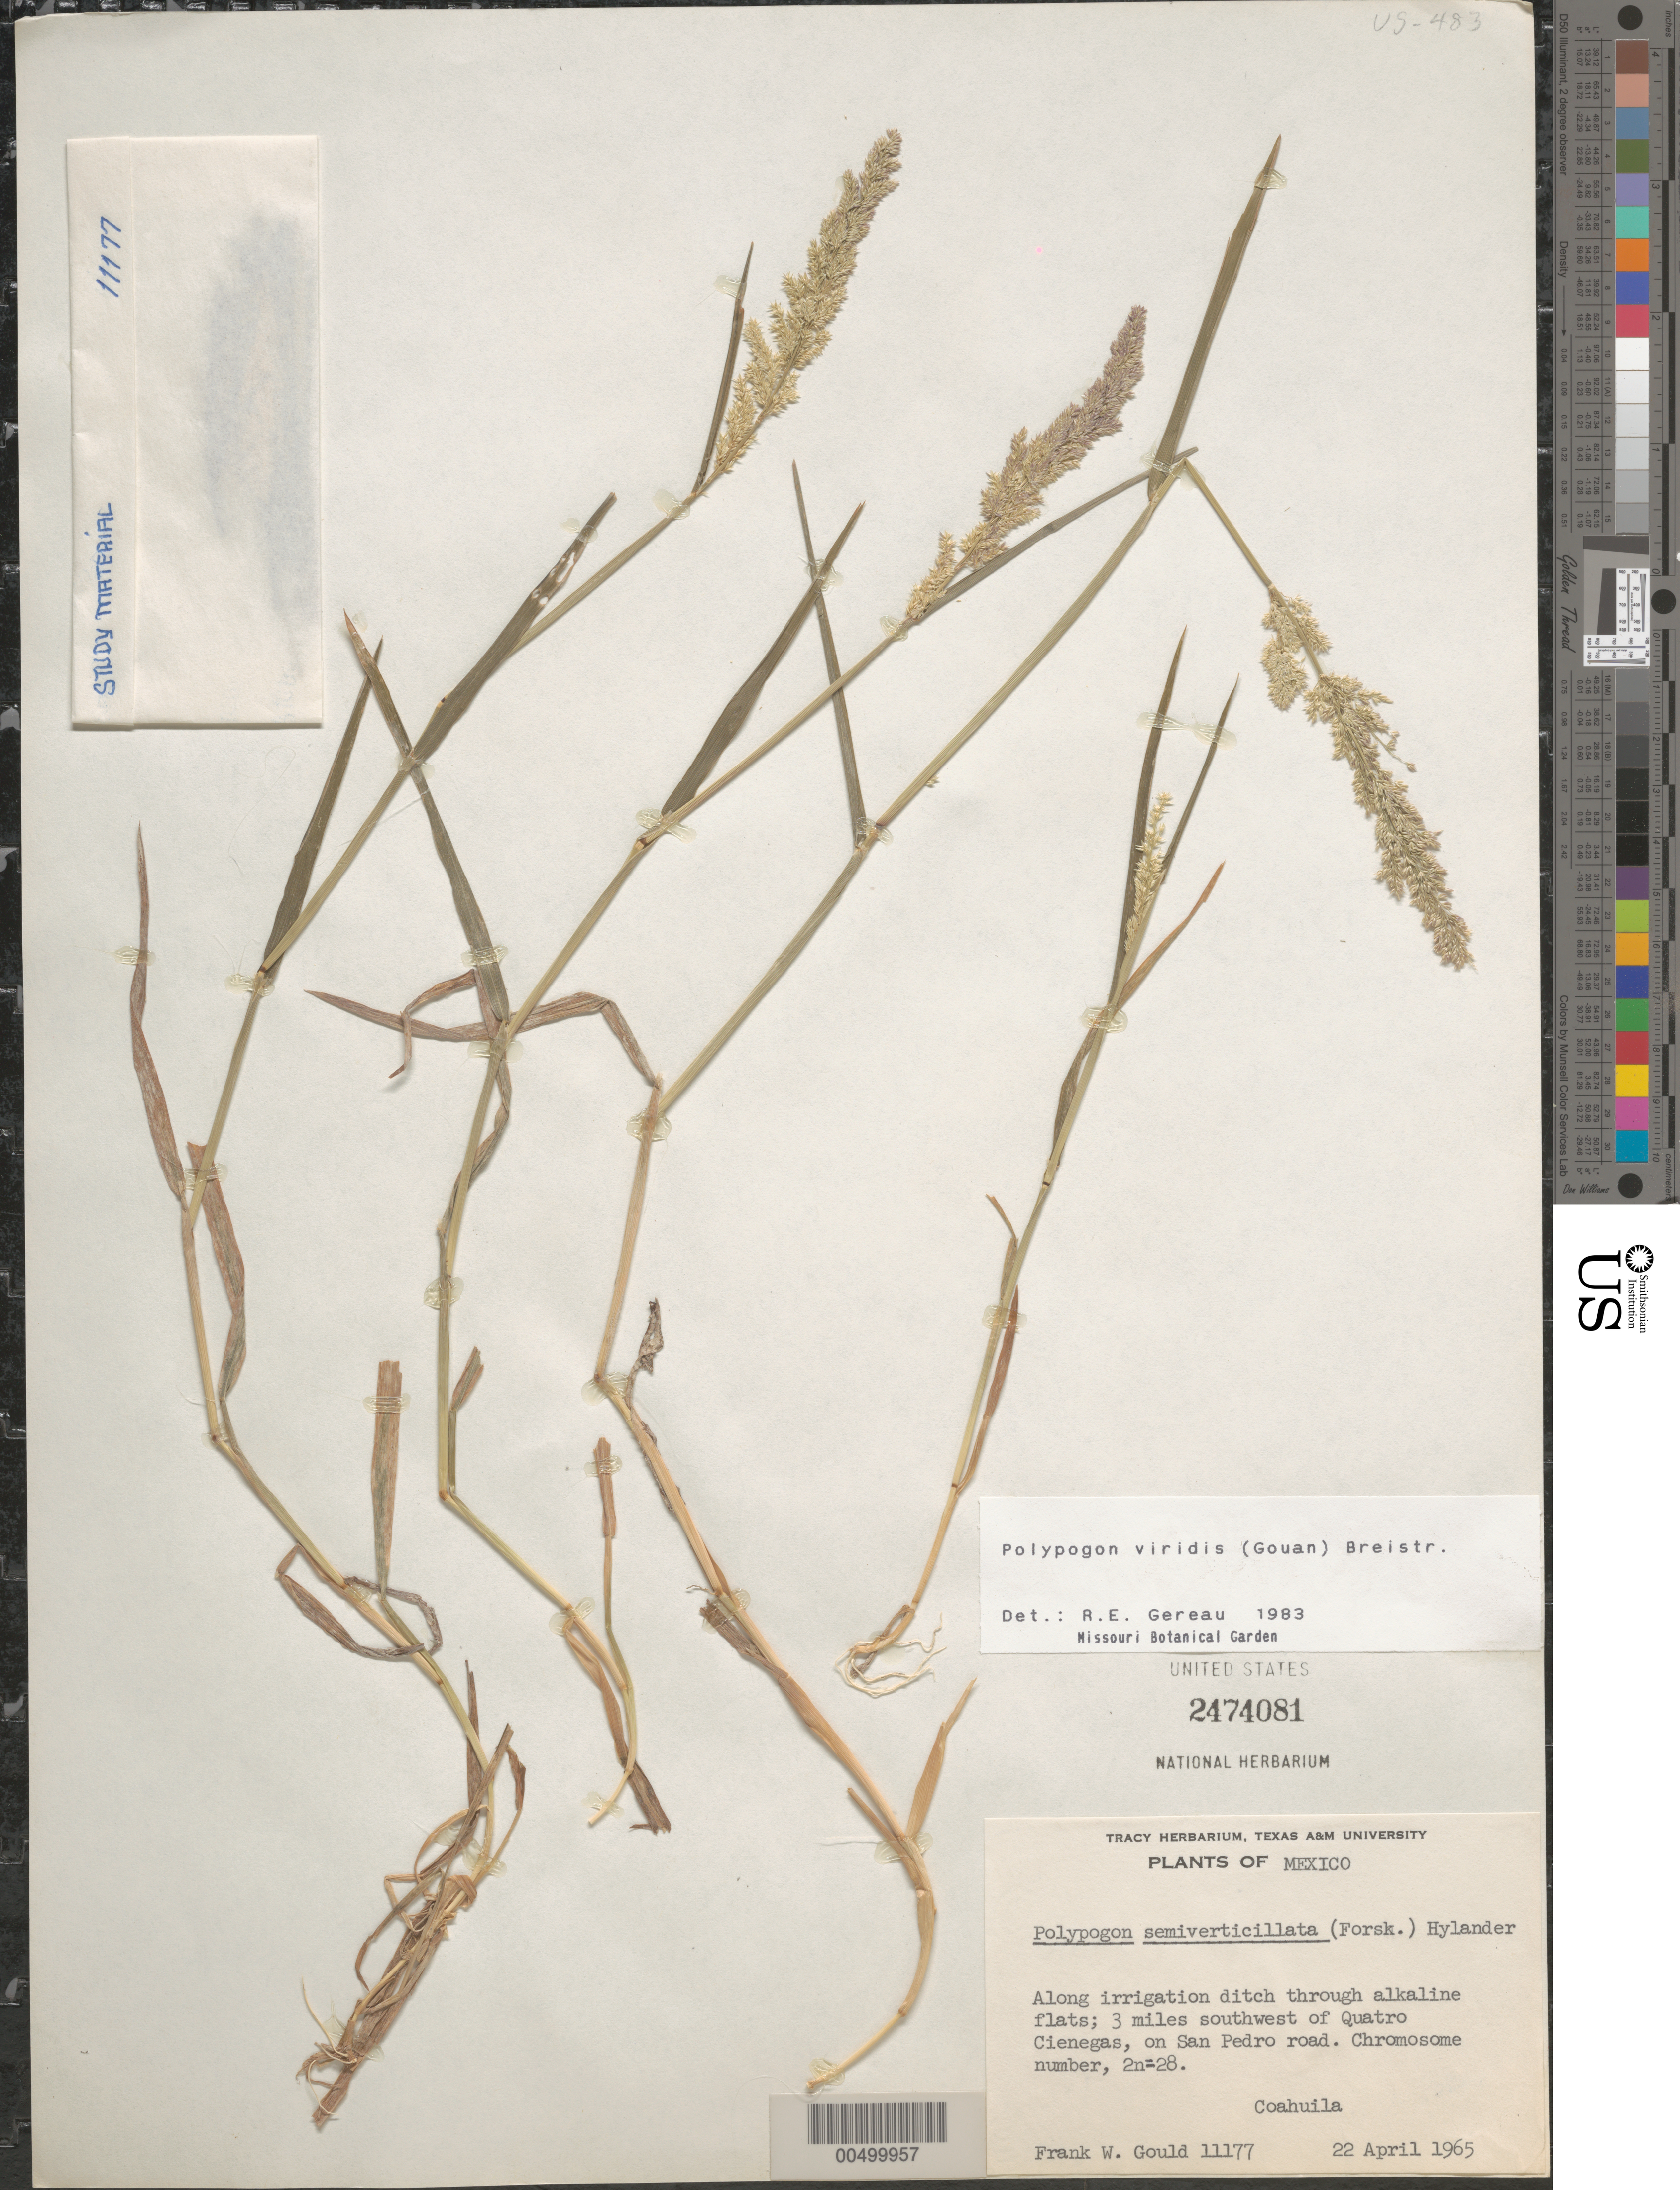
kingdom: Plantae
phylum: Tracheophyta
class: Liliopsida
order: Poales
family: Poaceae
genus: Polypogon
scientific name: Polypogon viridis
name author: (Gouan) Breistroffer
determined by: Gereau, R. E.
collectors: F. W. Gould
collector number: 11177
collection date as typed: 22 Apr 1965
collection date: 1965-04-22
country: Mexico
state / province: Coahuila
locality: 3 mi SW of Quatro Ciénegas, on San Pedro Rd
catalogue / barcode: US 2474081